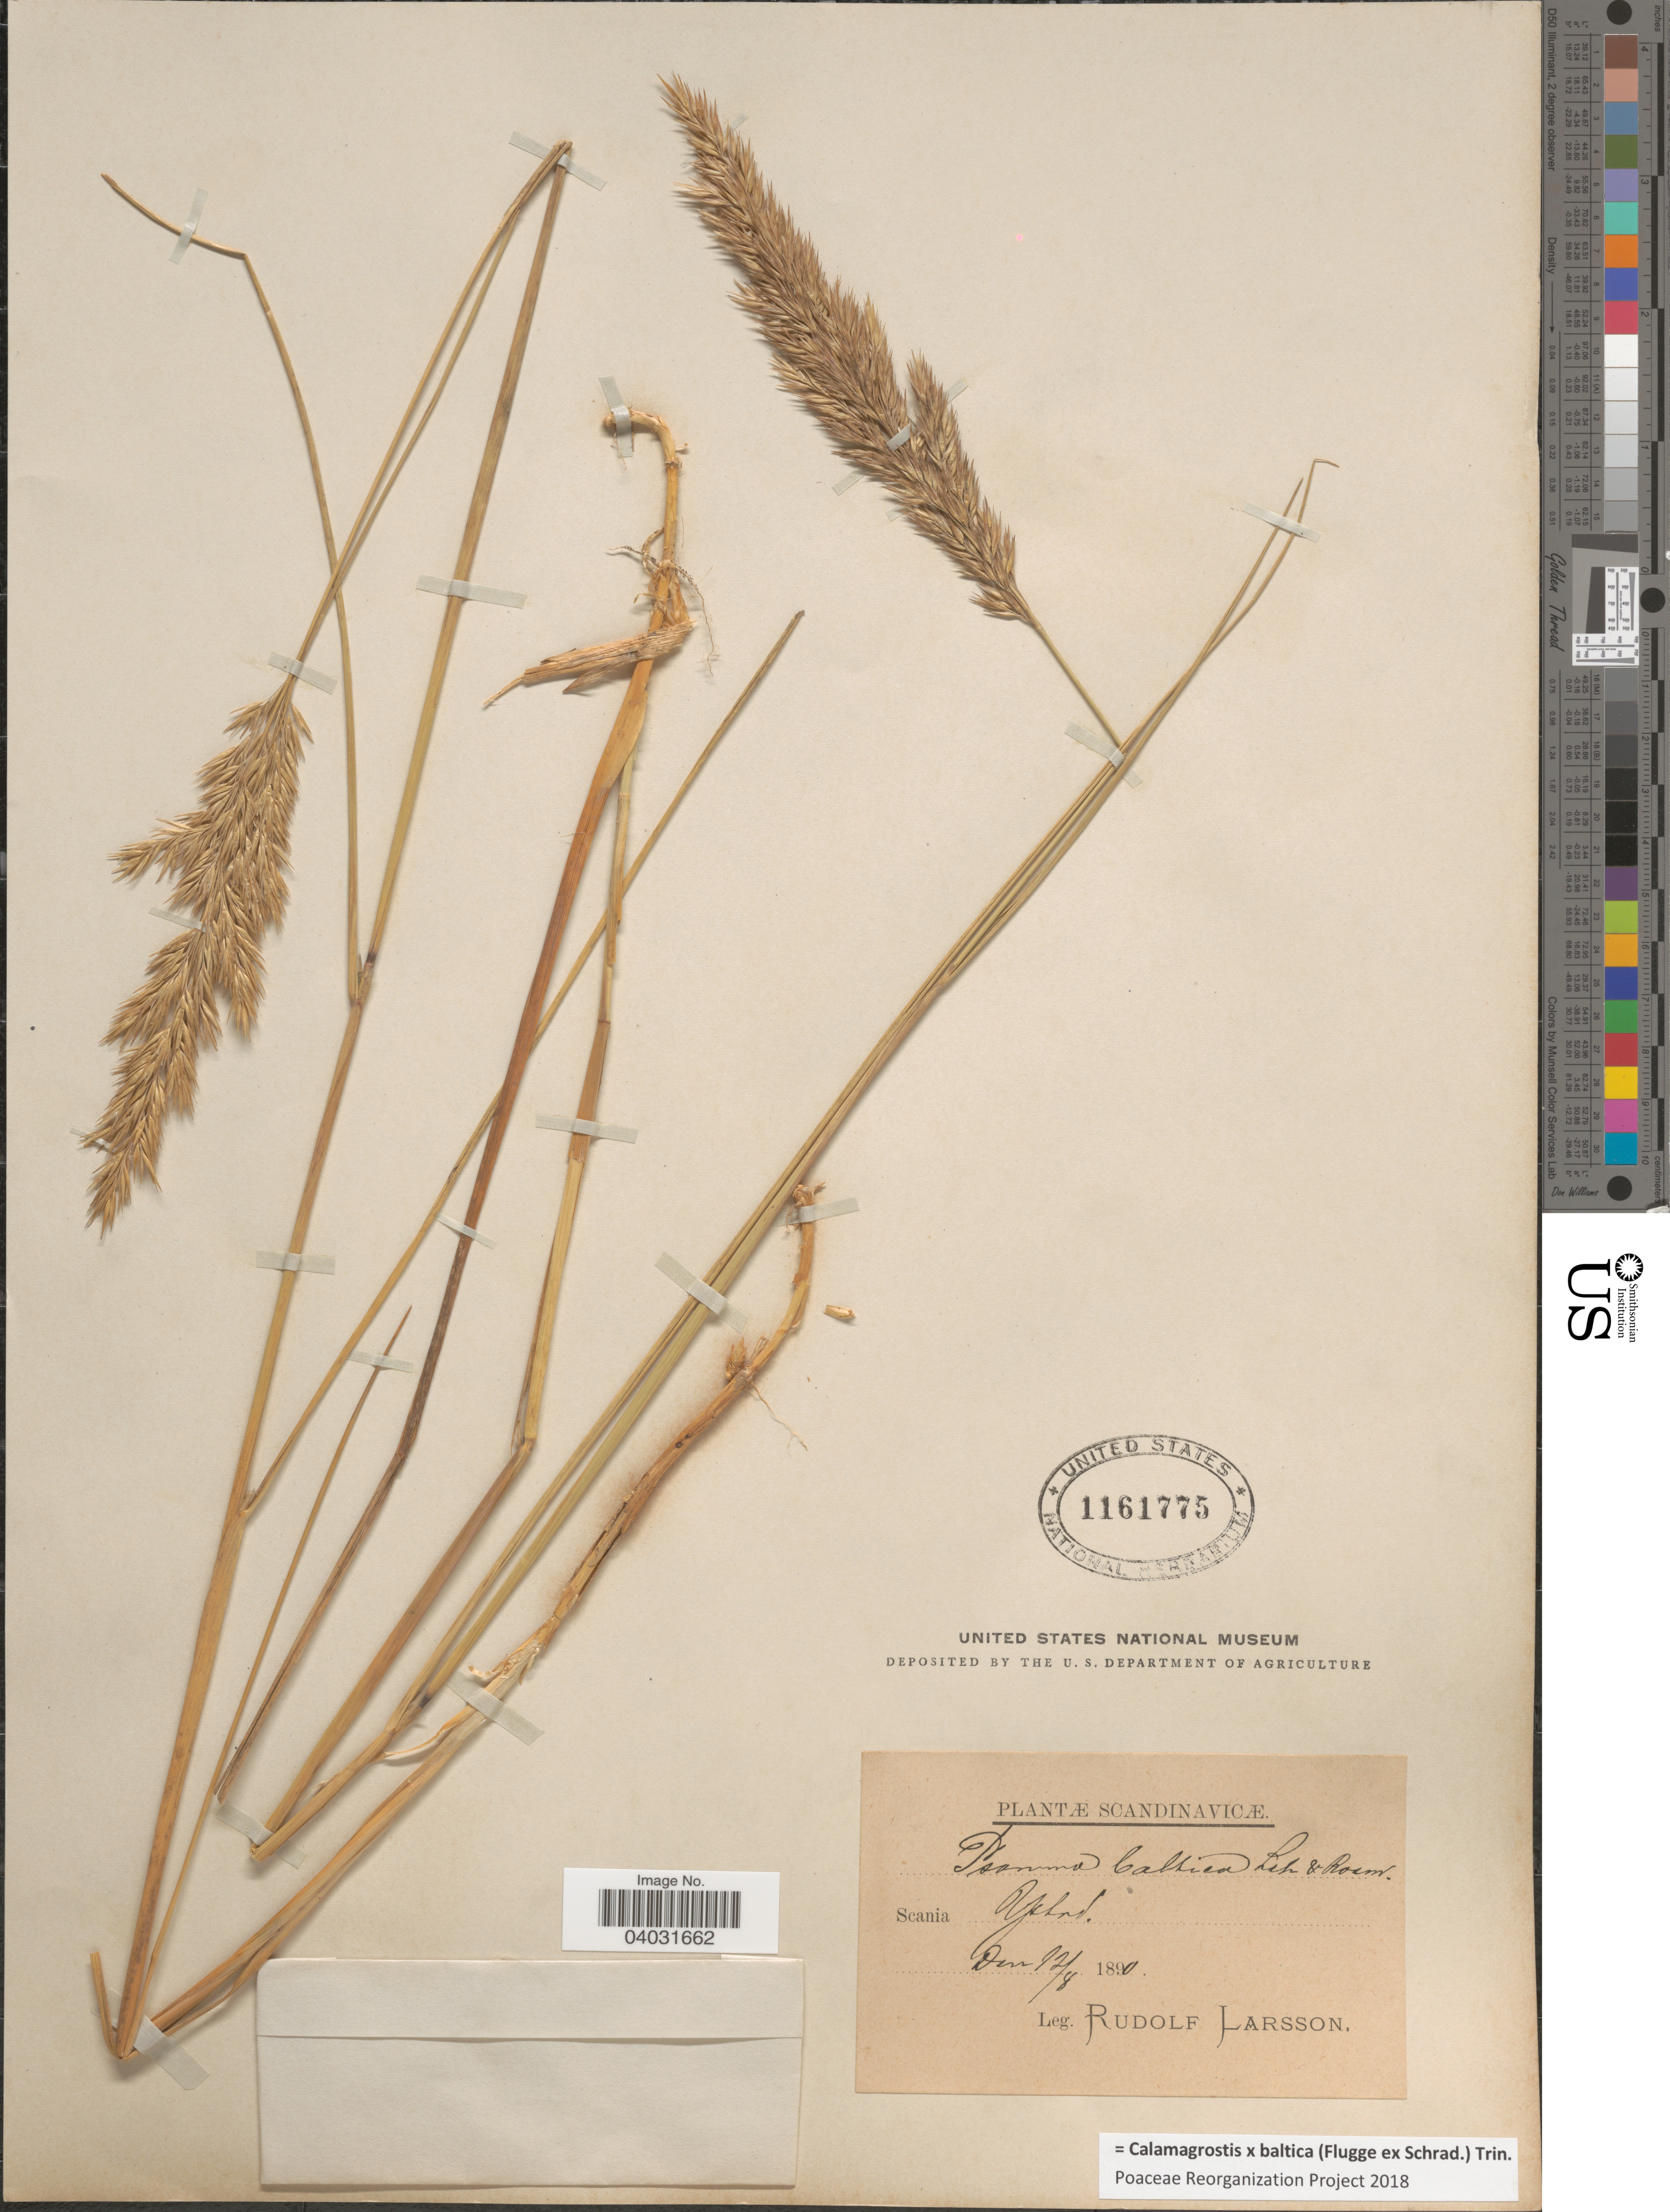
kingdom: Plantae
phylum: Tracheophyta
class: Liliopsida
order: Poales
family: Poaceae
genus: Calamagrostis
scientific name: Calamagrostis x baltica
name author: (Flüggé ex Schrad.) Trin.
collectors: R. Larsson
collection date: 1890-08-12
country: Sweden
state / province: Skåne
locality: Scandinavicæ. Scania Ystad.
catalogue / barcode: US 1161775